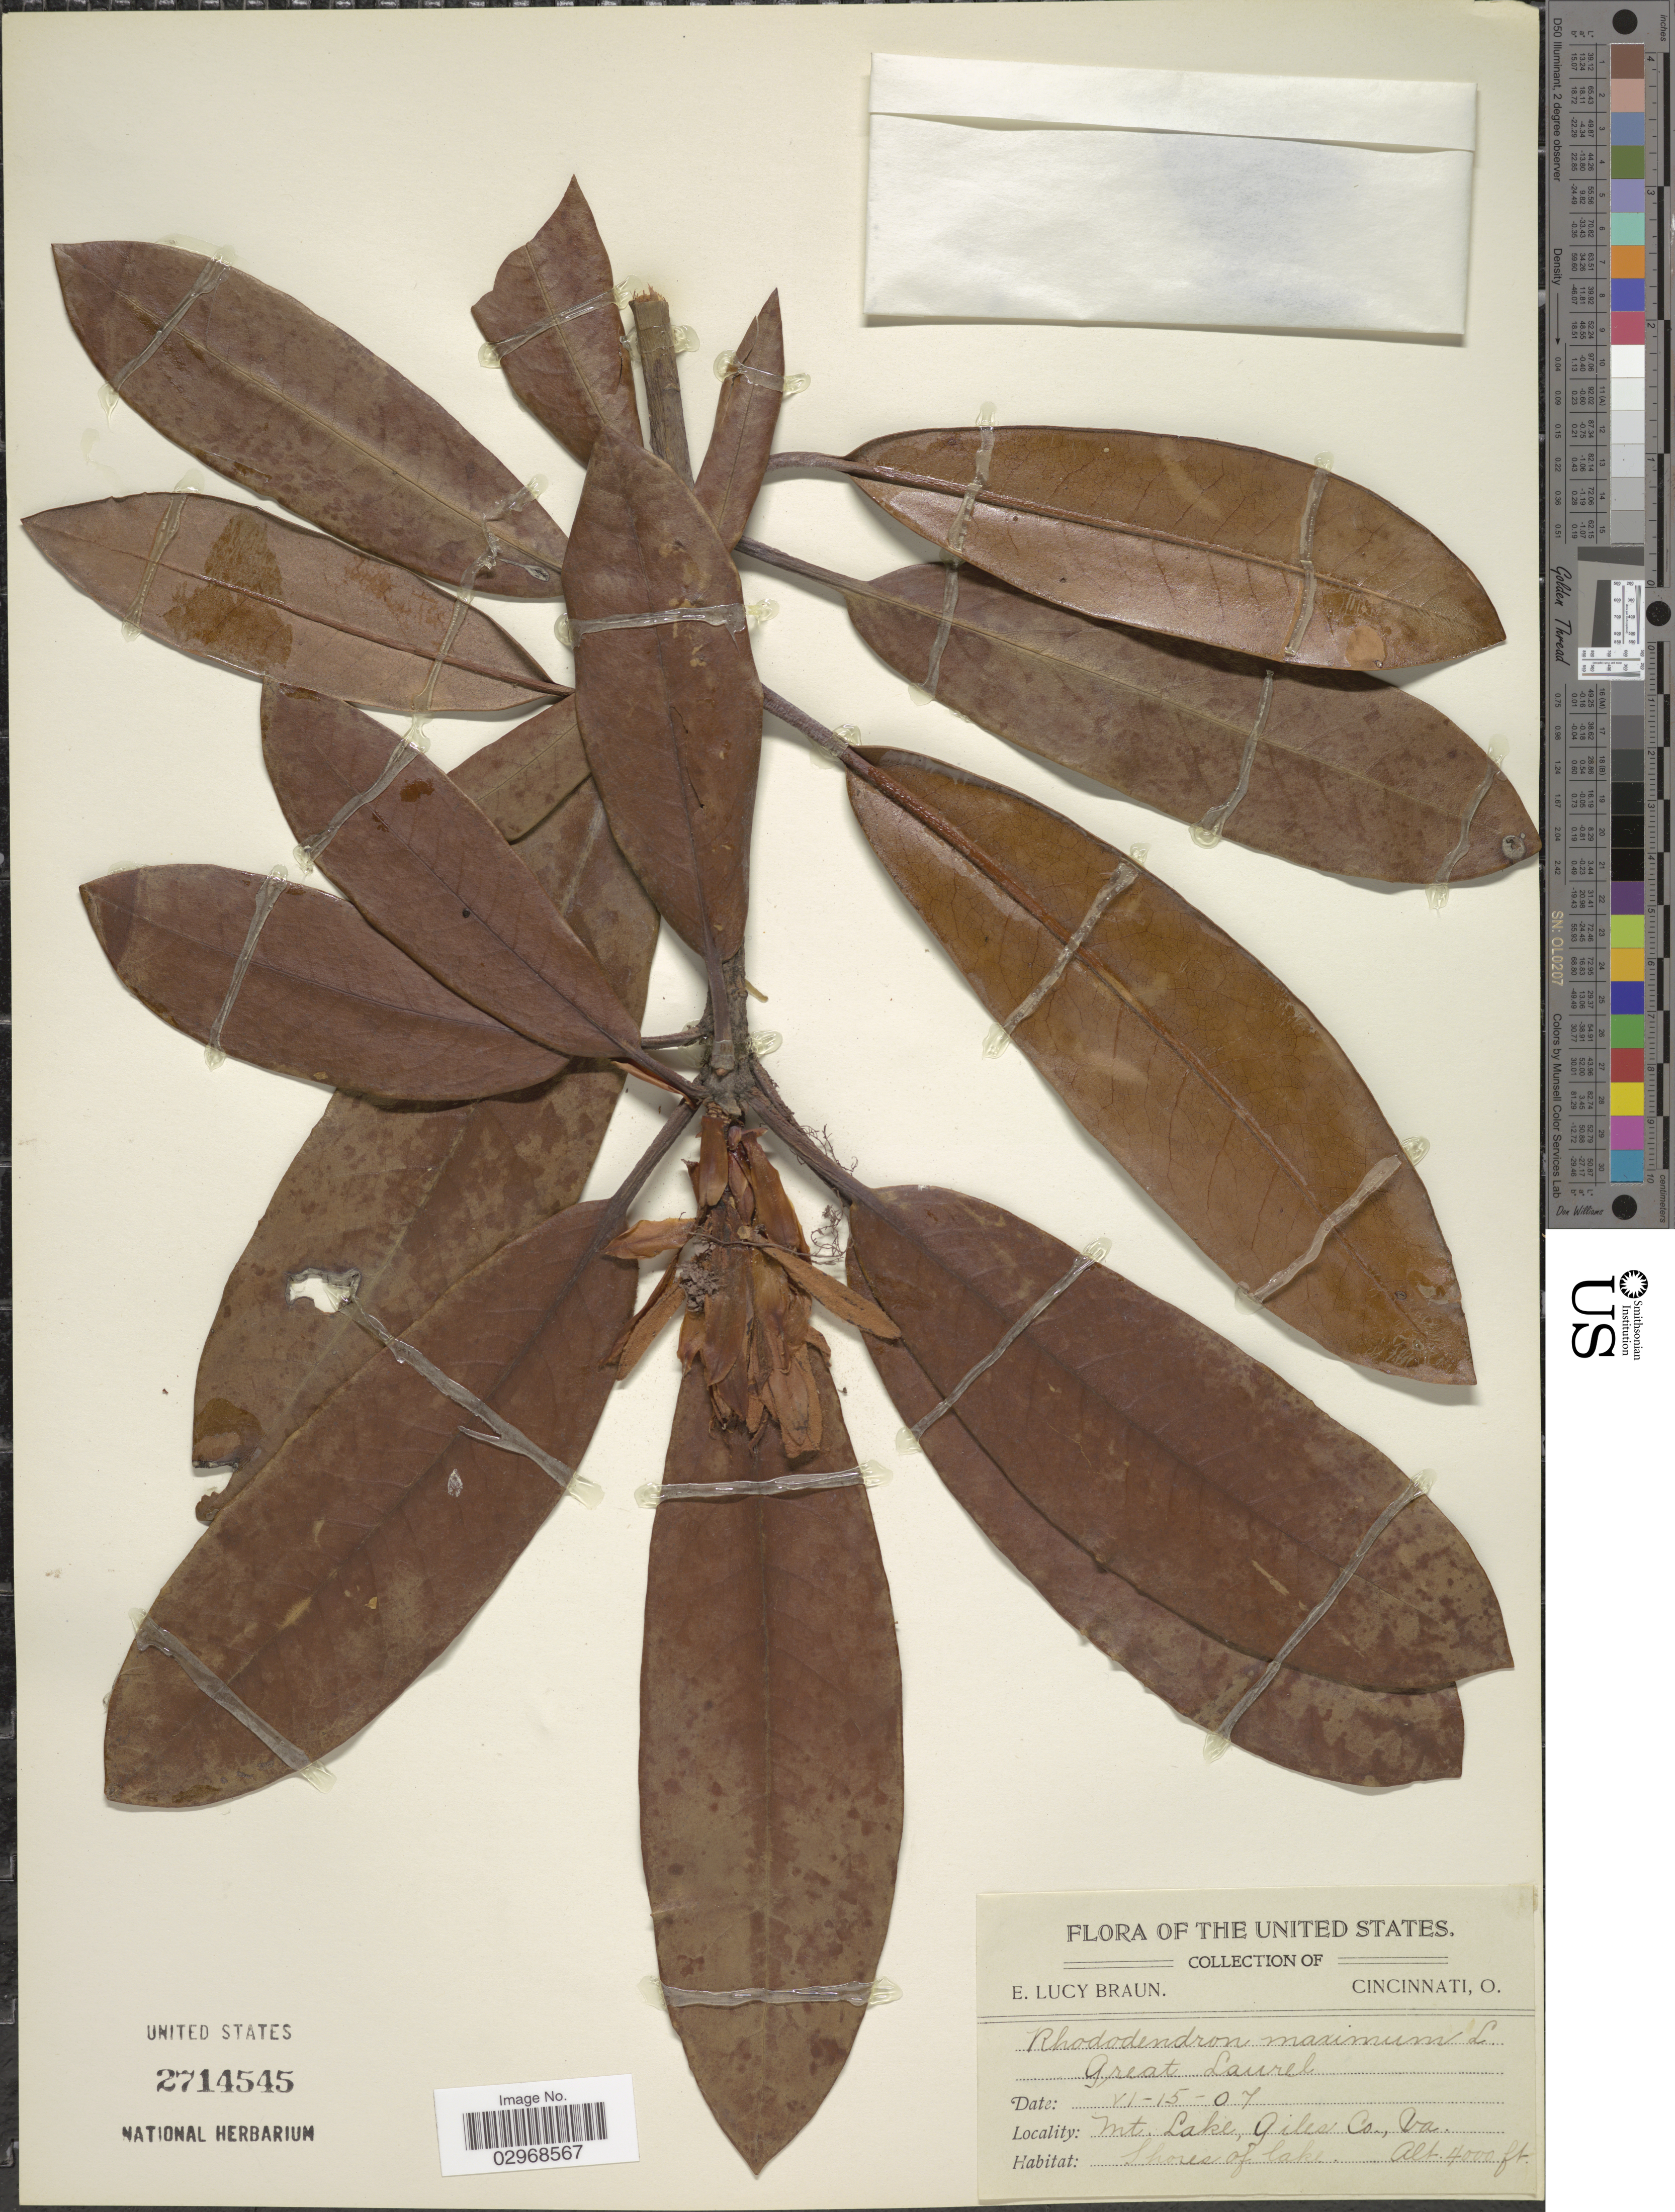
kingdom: Plantae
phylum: Tracheophyta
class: Magnoliopsida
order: Ericales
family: Ericaceae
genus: Rhododendron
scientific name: Rhododendron maximum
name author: L.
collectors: E. L. Braun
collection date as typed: Transcribed d/m/y: 15/6/7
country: United States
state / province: Virginia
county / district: Giles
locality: Great Laurel. Mt. Lake,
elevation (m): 1219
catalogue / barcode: US 2714545